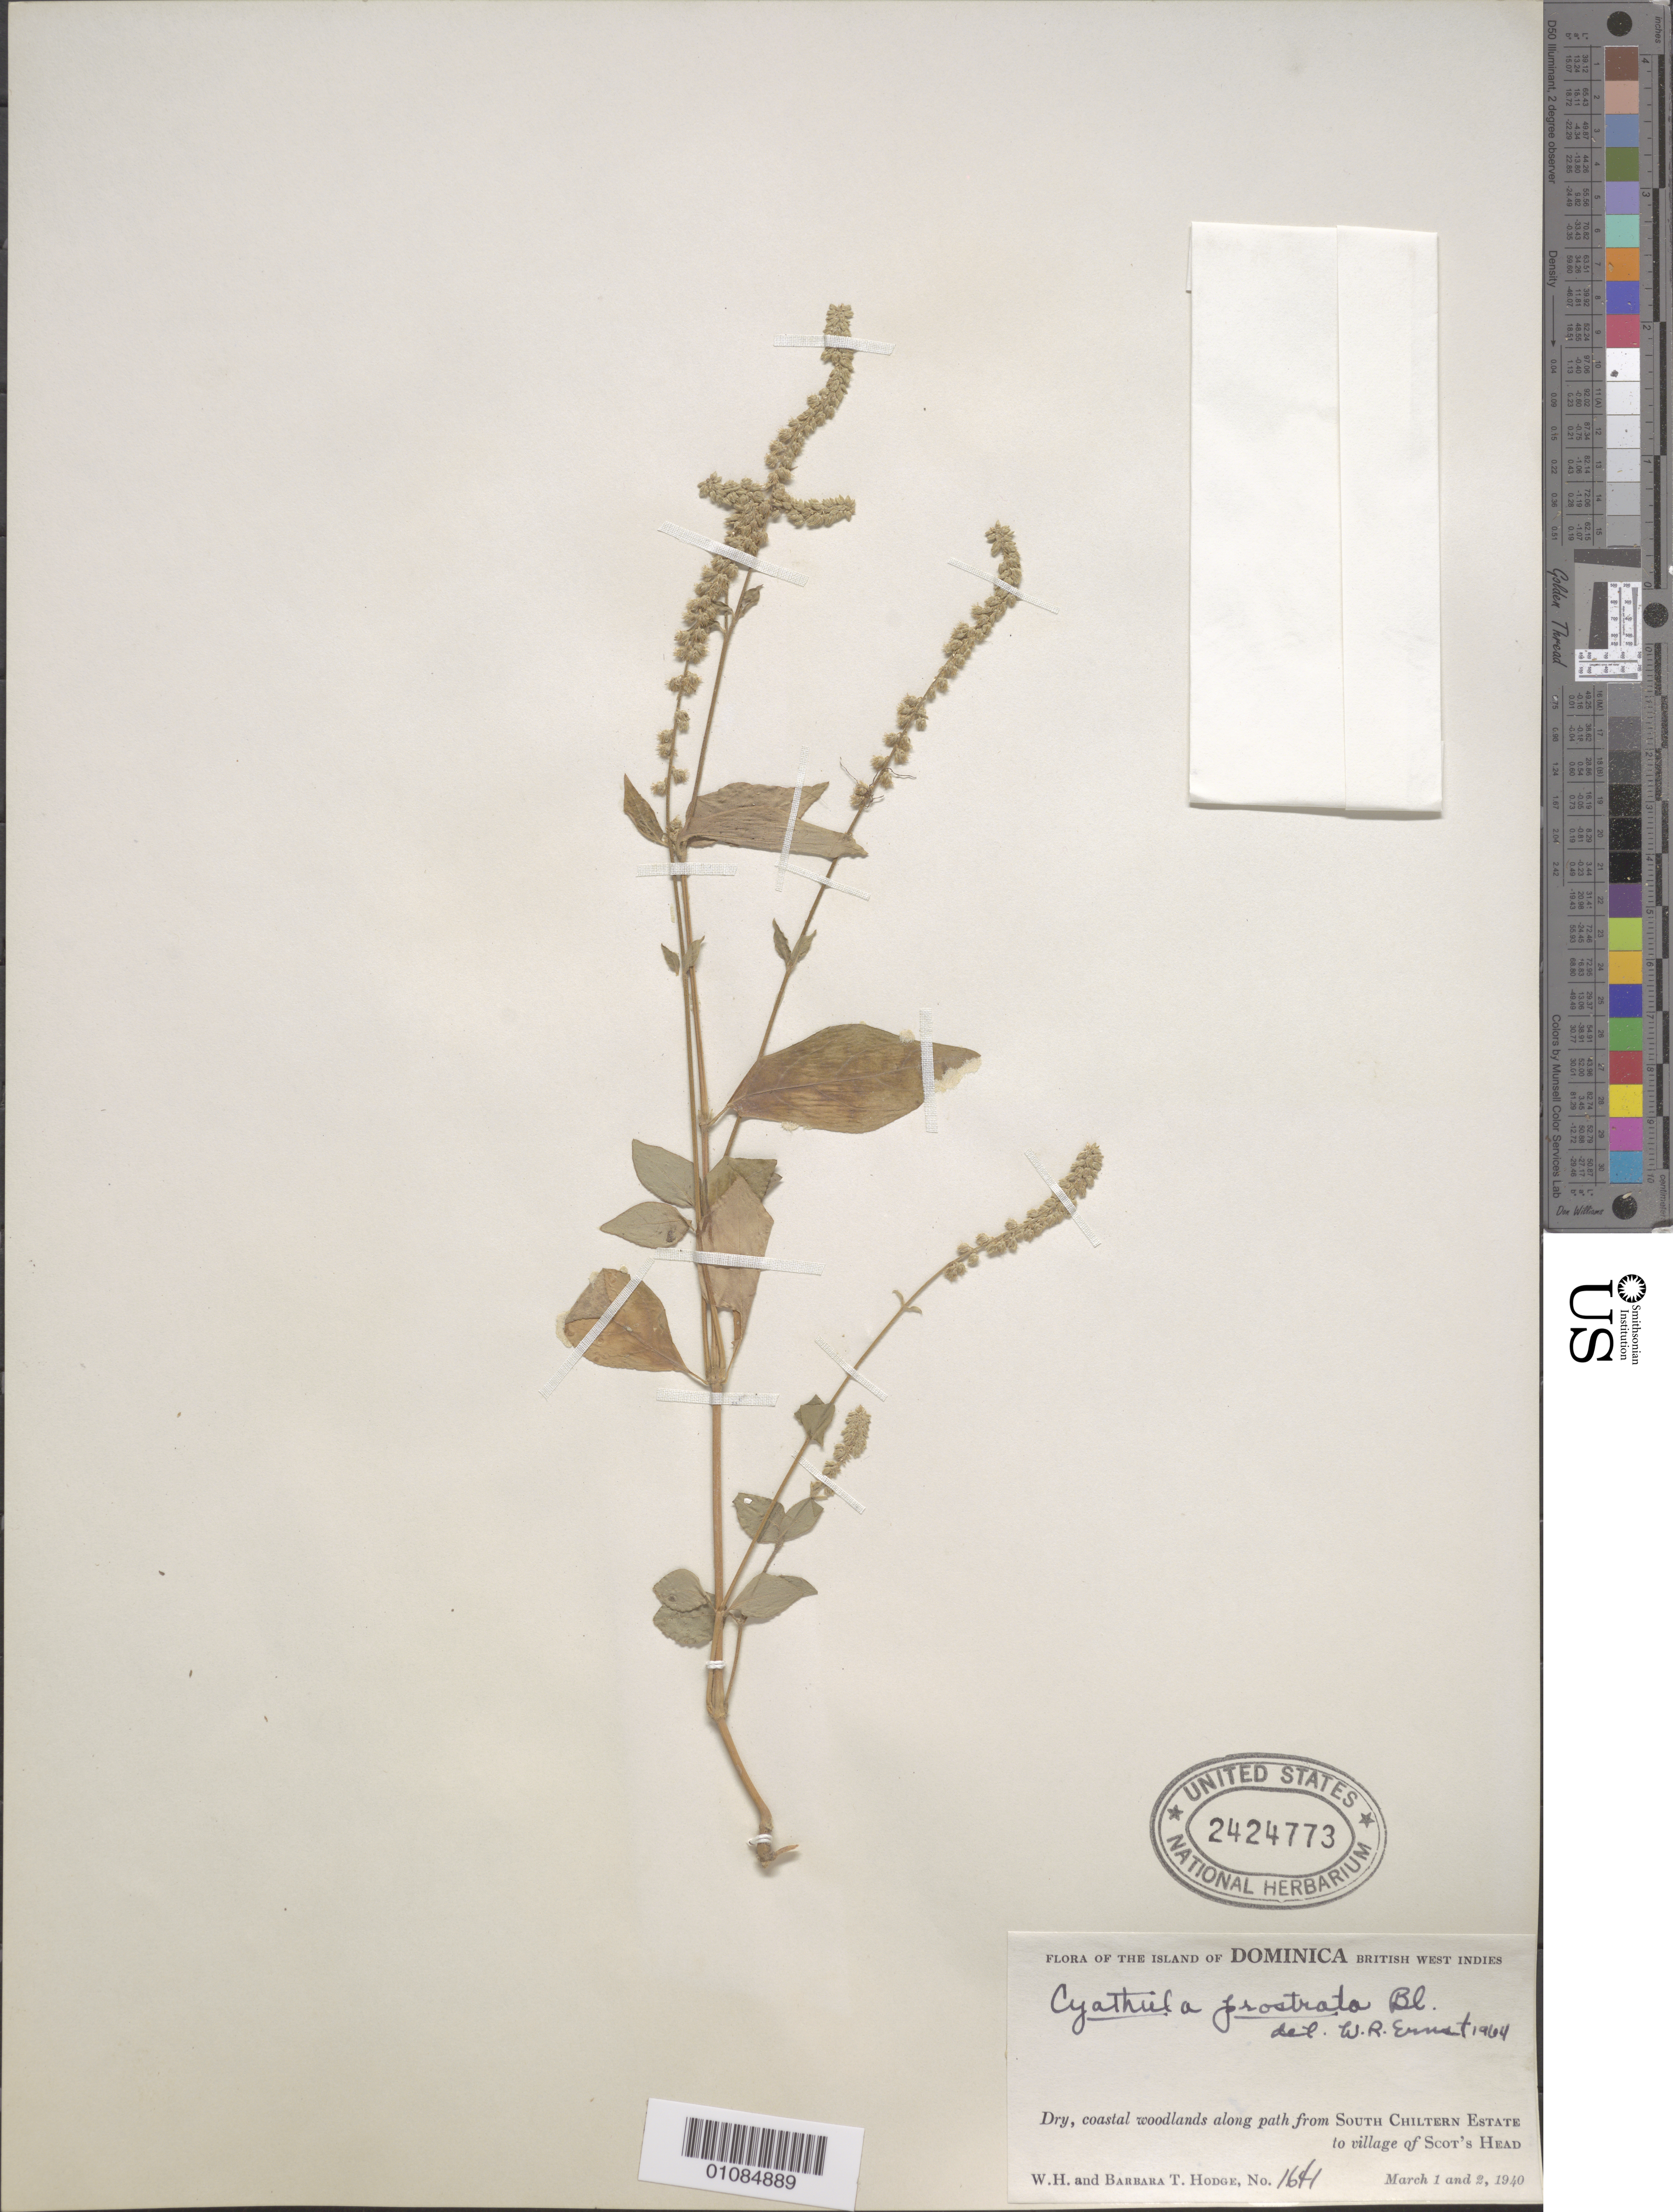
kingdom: Plantae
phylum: Tracheophyta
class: Magnoliopsida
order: Caryophyllales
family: Amaranthaceae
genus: Cyathula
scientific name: Cyathula prostrata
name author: (L.) Blume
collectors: W. Hodge & B. Hodge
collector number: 1641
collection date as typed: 01 Mar 1940 to 02 Mar 1940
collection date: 1940-03-01/1940-03-02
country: Dominica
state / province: St. Mark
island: Dominica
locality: Along path from South Chiltern Estate to village of Scot's Head.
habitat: Dry coastal woodlands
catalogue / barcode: US 2424773